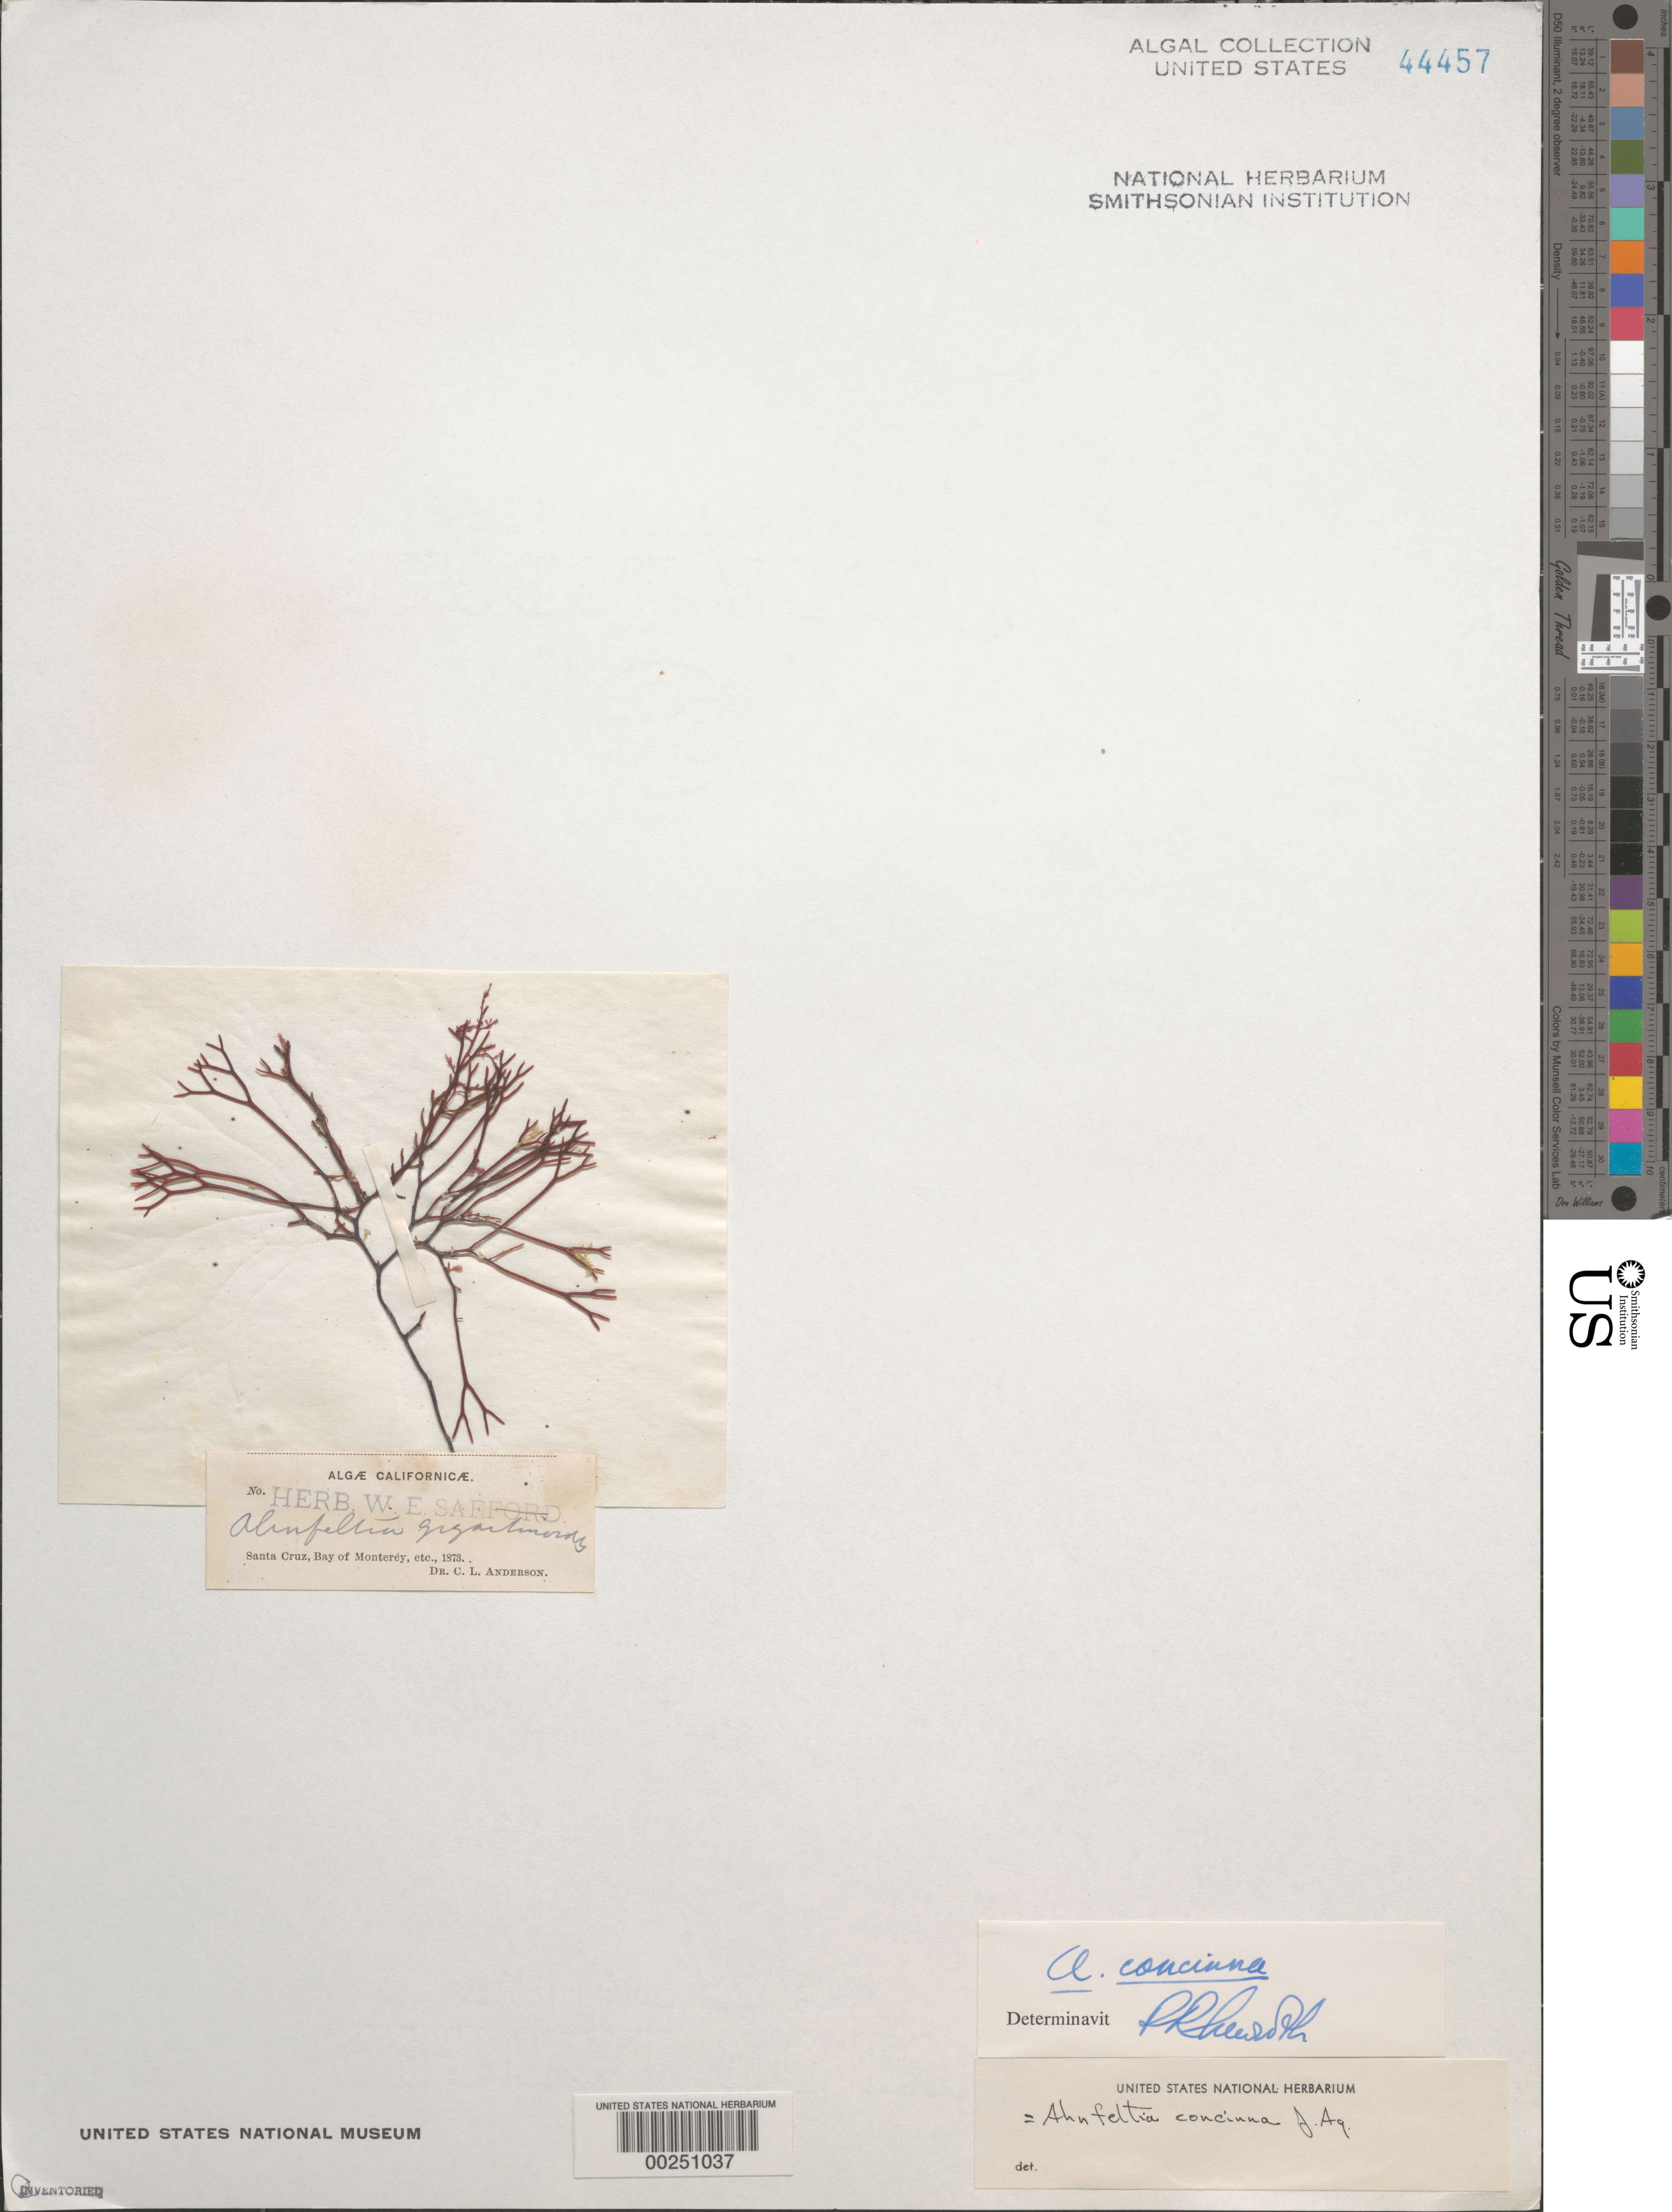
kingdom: Plantae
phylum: Rhodophyta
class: Florideophyceae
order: Gigartinales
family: Phyllophoraceae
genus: Gymnogongrus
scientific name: Gymnogongrus durvillei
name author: (Bory) M.S.Calderon & S.M. Boo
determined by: Algae name updating Project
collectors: C. L. Anderson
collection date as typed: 1873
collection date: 1873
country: United States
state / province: California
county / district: Santa Cruz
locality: Santa Cruz, Monterey Bay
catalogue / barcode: US 44457